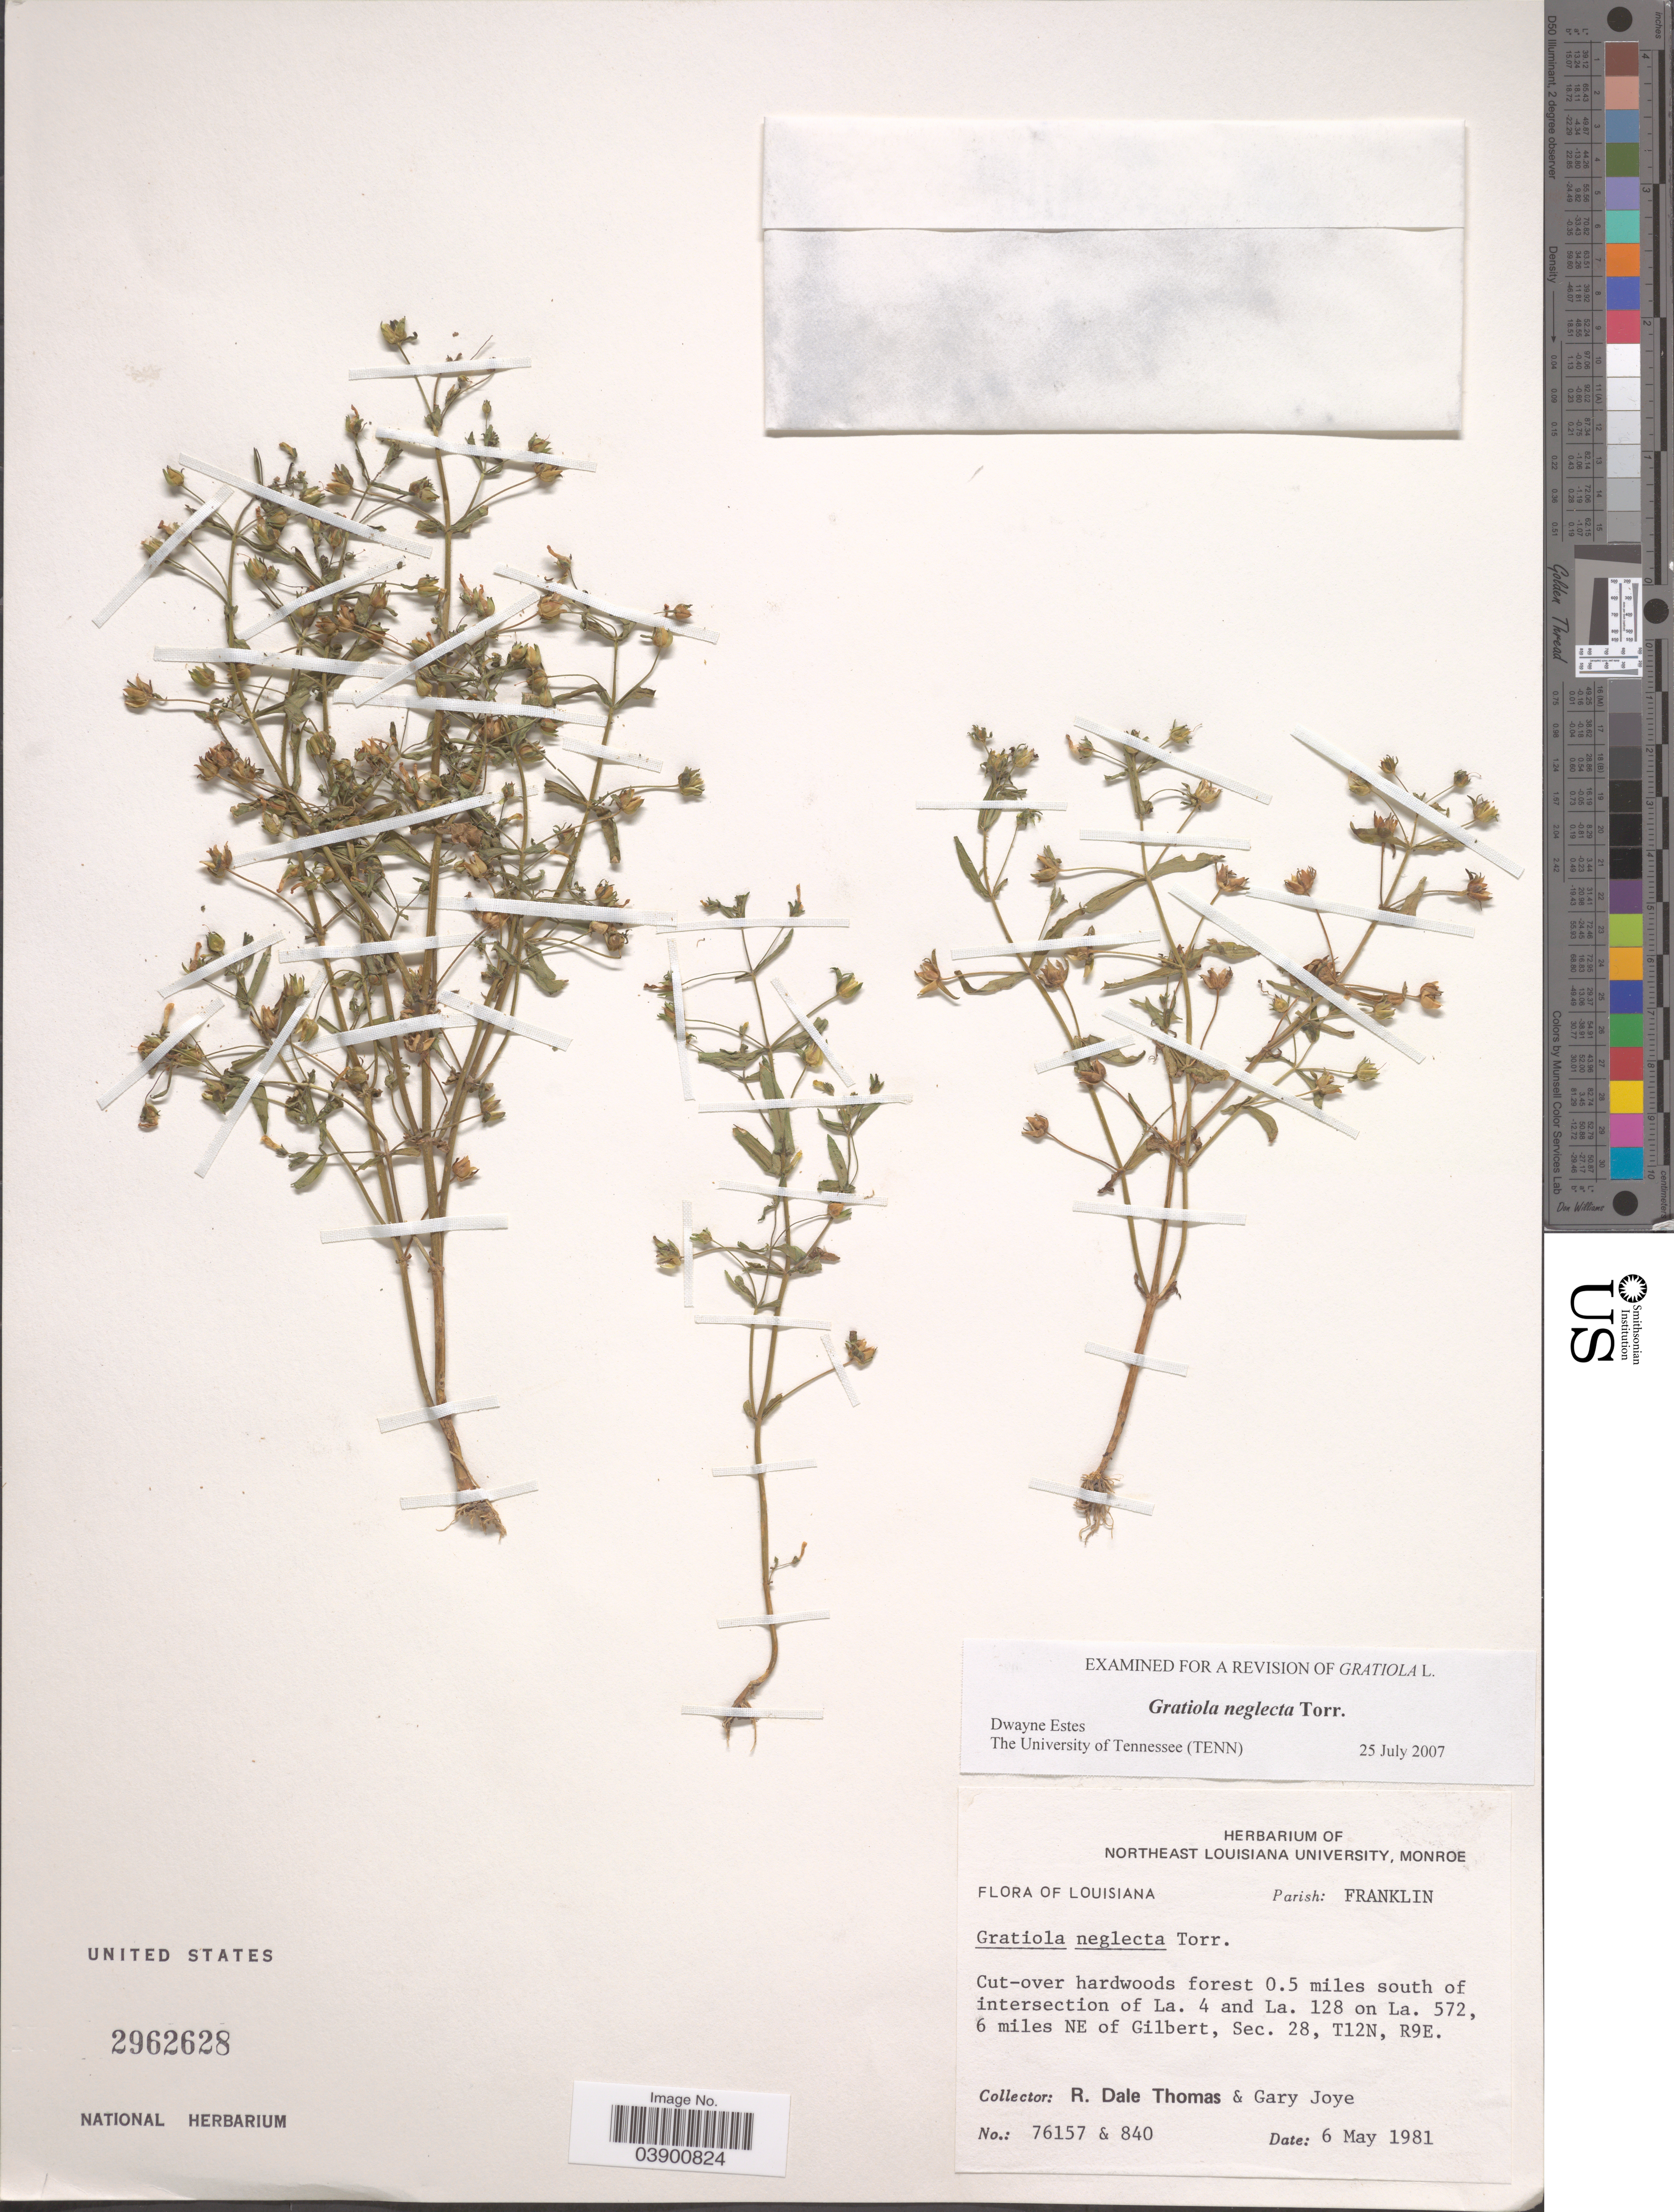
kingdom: Plantae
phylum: Tracheophyta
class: Magnoliopsida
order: Lamiales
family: Plantaginaceae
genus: Gratiola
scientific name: Gratiola neglecta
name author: Torr.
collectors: R. Thomas & G. Joye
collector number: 76157/840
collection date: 1981-05-06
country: United States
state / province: Louisiana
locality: Parish: Franklin. 0.5 miles south of intersection of La. 4 and La. 128 on La. 572, 6 miles NE of Gilbert, Sec. 28, T12N, R9E.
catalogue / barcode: US 2962628